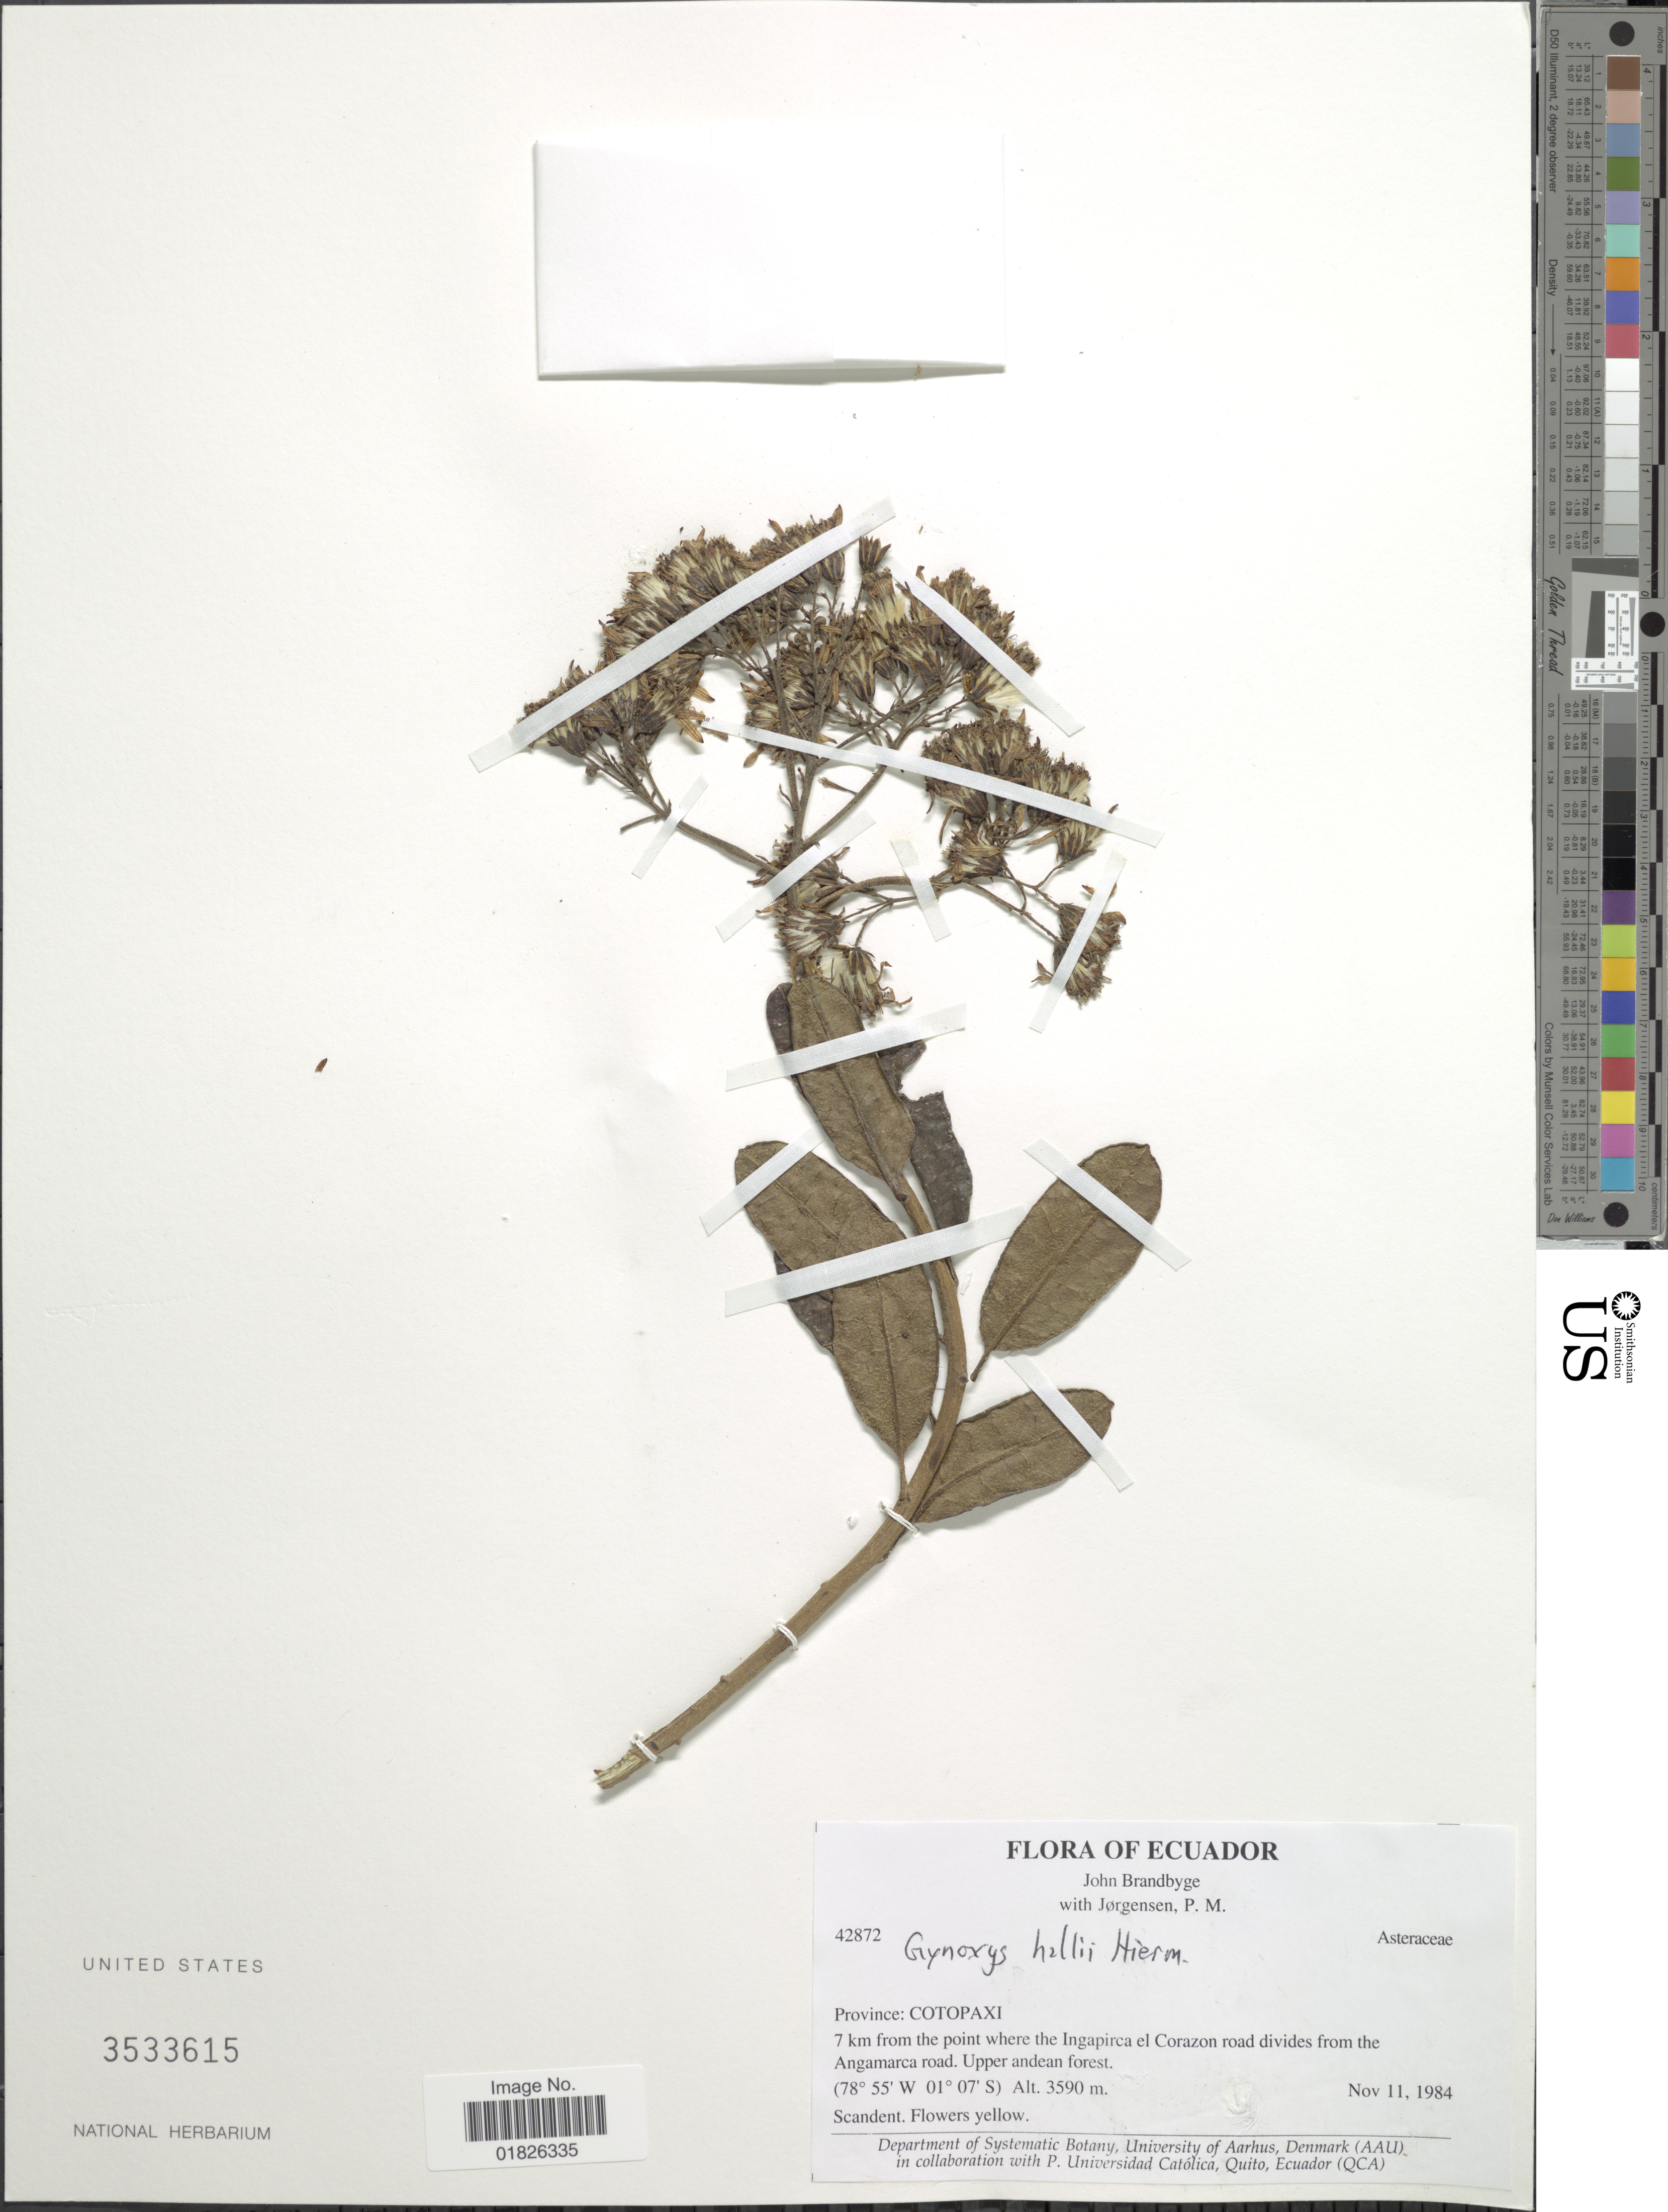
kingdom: Plantae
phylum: Tracheophyta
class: Magnoliopsida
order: Asterales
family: Asteraceae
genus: Gynoxys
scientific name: Gynoxys hallii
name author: Cass.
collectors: J. Brandbyge & P. Jørgensen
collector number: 42872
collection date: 1984-11-11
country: Ecuador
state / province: Cotopaxi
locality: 7 km from the point where the Ingapirca el Corazon road divides from the Angamarca road.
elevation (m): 3590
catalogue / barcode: US 3533615